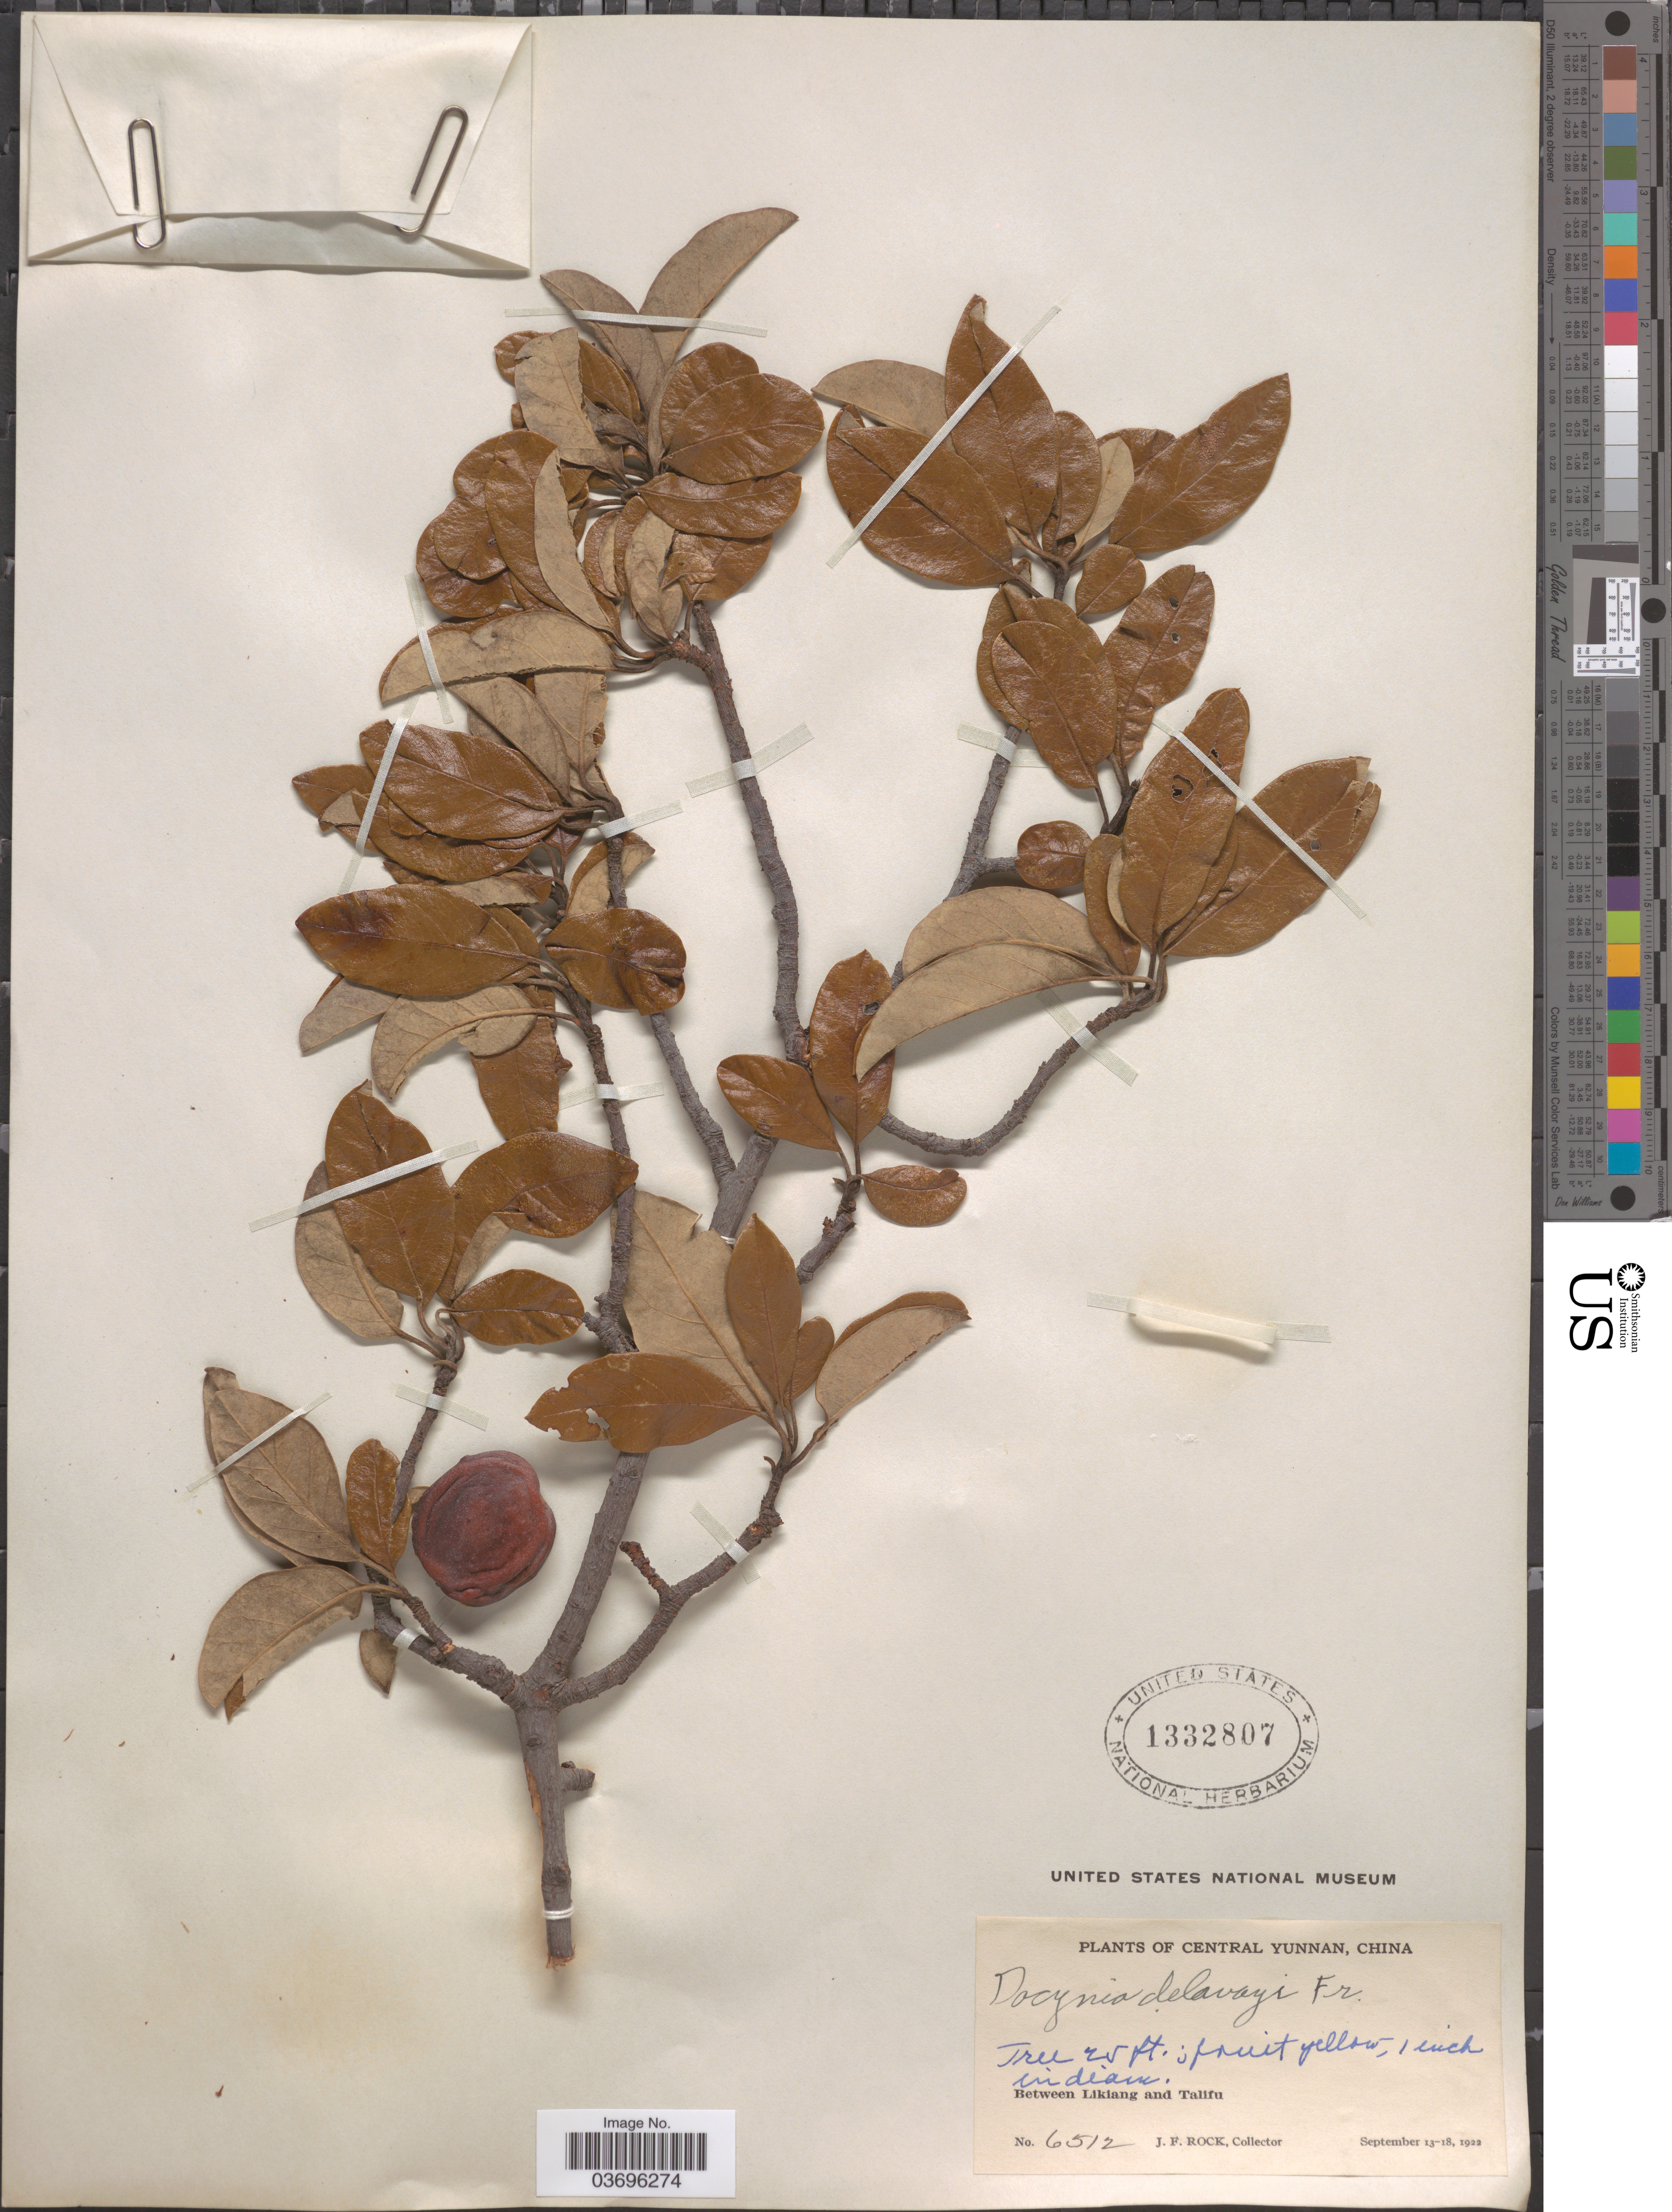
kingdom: Plantae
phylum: Tracheophyta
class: Magnoliopsida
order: Rosales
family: Rosaceae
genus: Docynia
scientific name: Docynia delavayi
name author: C.K. Schneid.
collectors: J. Rock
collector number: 6512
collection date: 1922-09-13/1922-09-18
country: China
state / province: Yunnan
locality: Central Yunnan. Between Likiang and Talifu.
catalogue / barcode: US 1332807